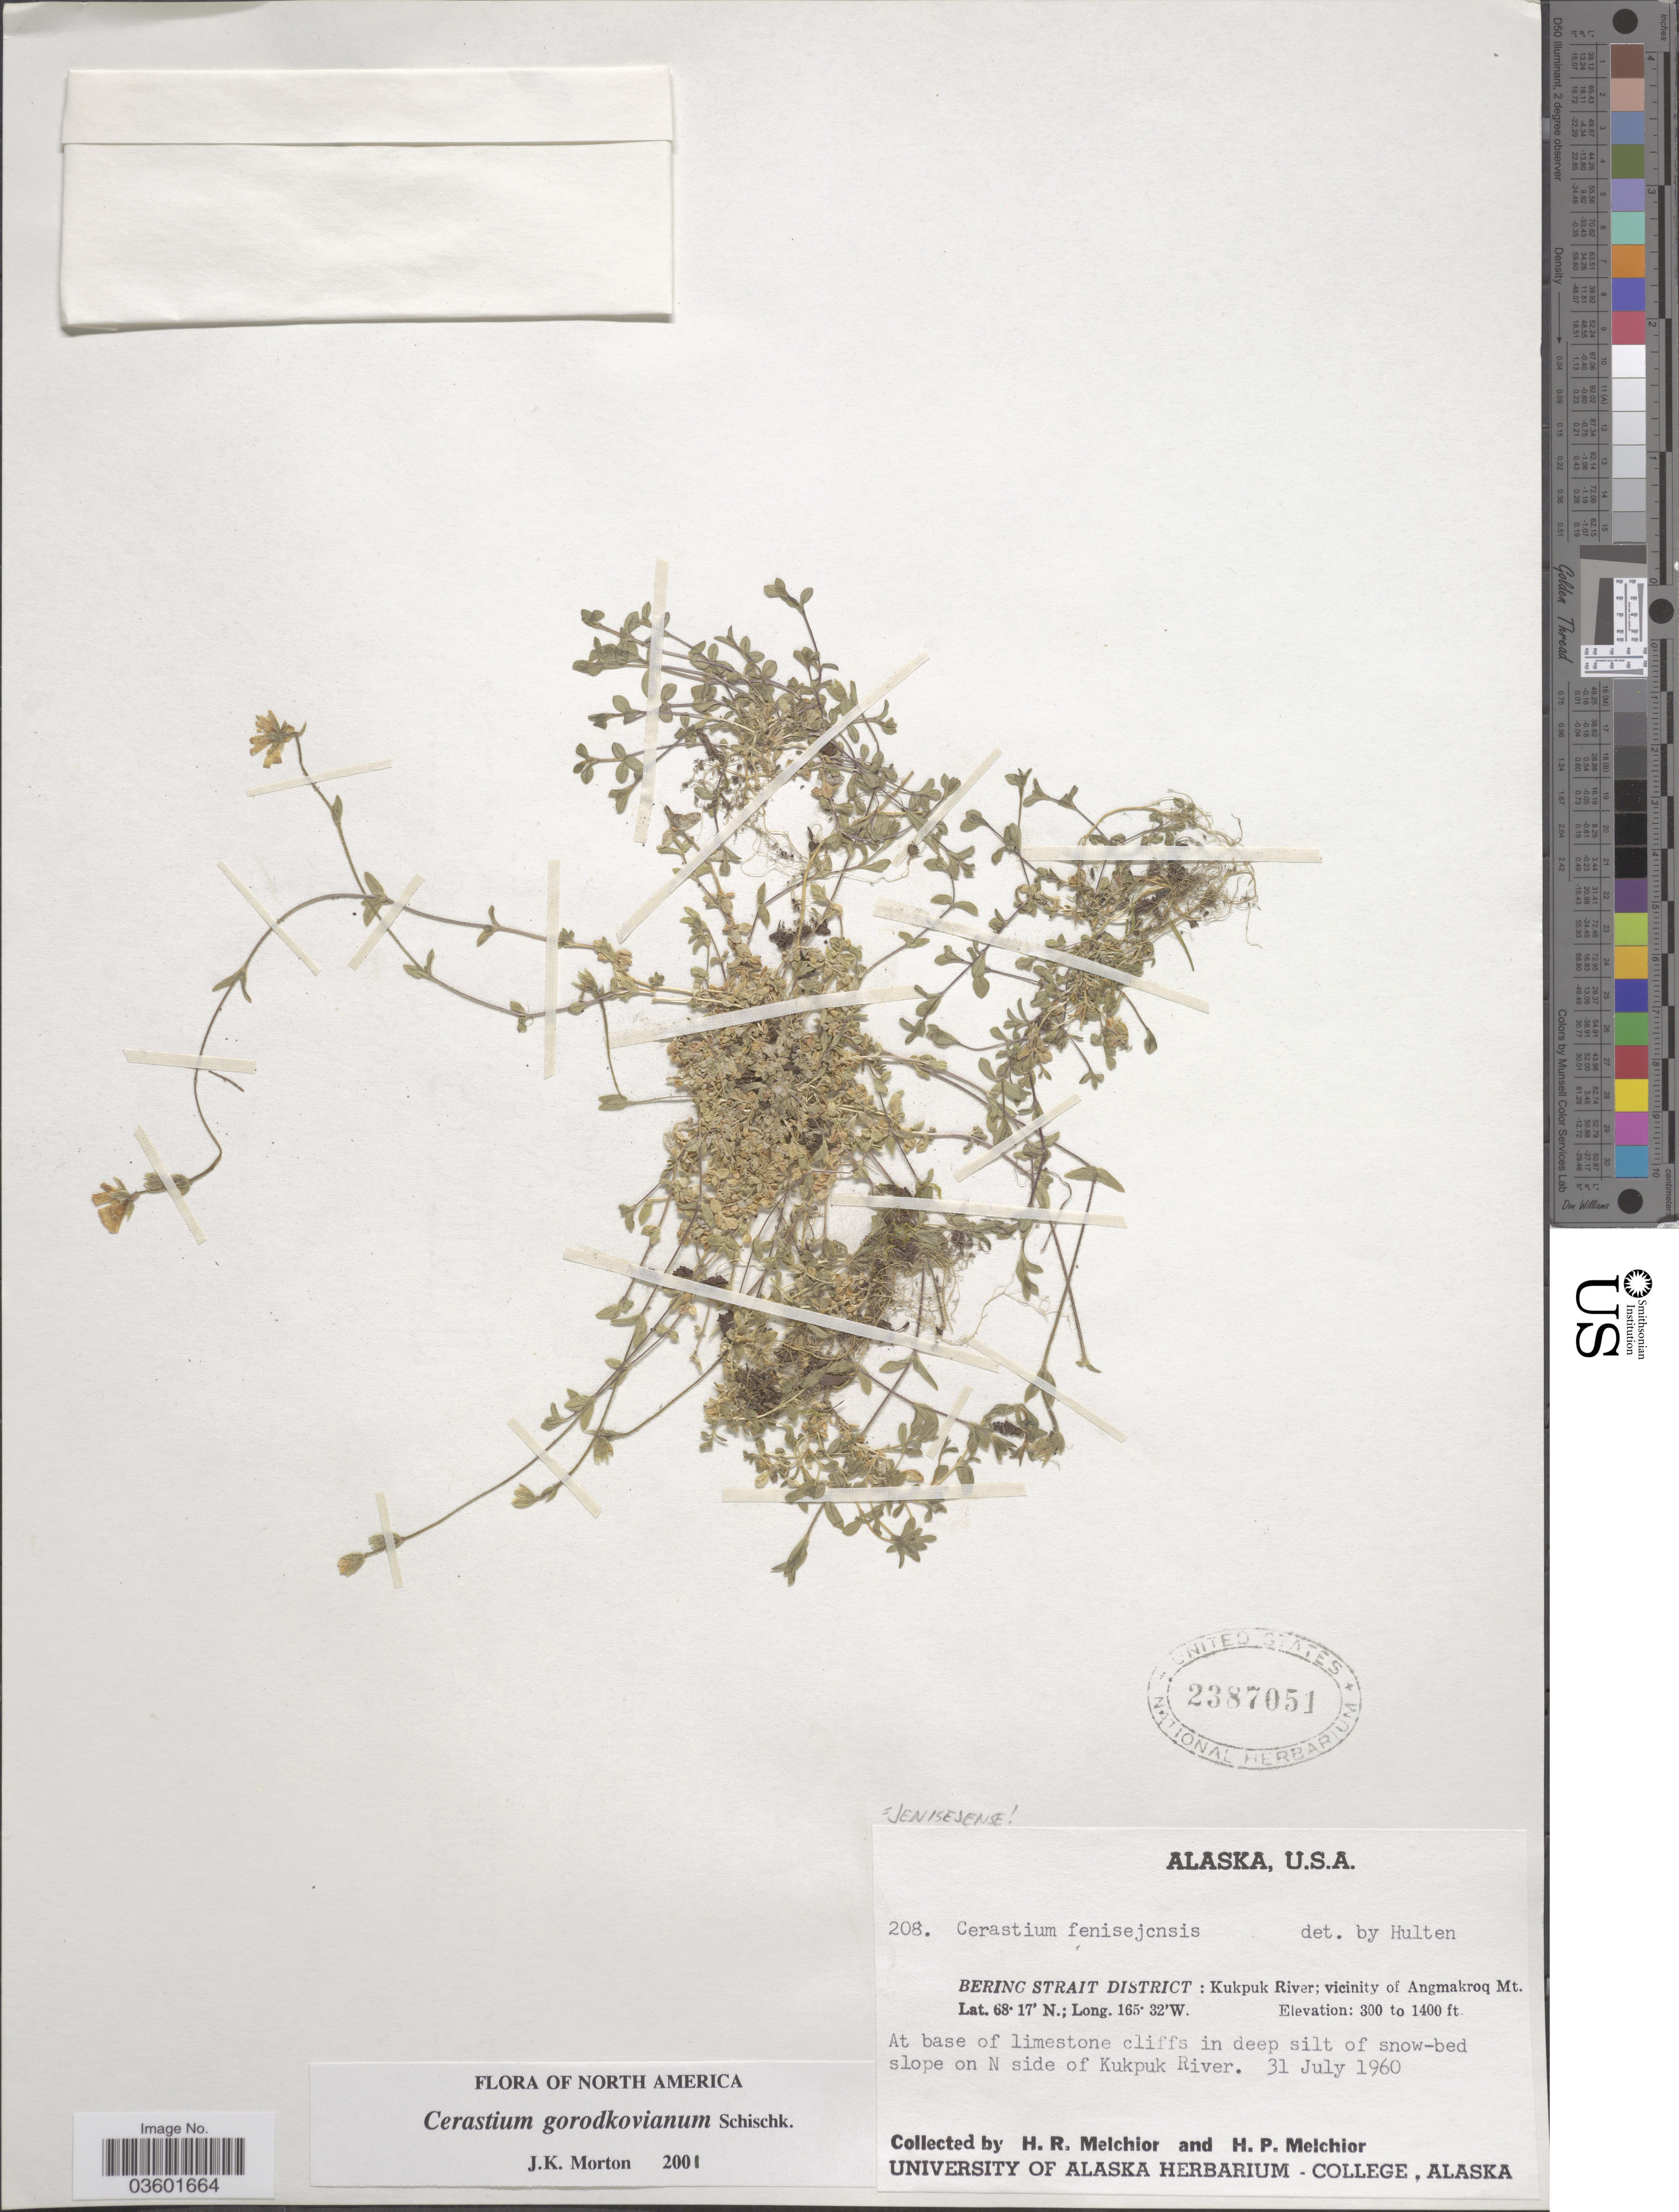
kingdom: Plantae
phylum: Tracheophyta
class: Magnoliopsida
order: Caryophyllales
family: Caryophyllaceae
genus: Cerastium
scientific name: Cerastium gorodkovianum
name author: Schischk.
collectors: H. R. Melchior & H. P. Melchior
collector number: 208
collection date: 1960-07-31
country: United States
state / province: Alaska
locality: Bering Strait District: Kukpuk River; vicinity of Angmakroq Mt. Slope on N side of Kukpuk River.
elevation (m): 91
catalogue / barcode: US 2387051